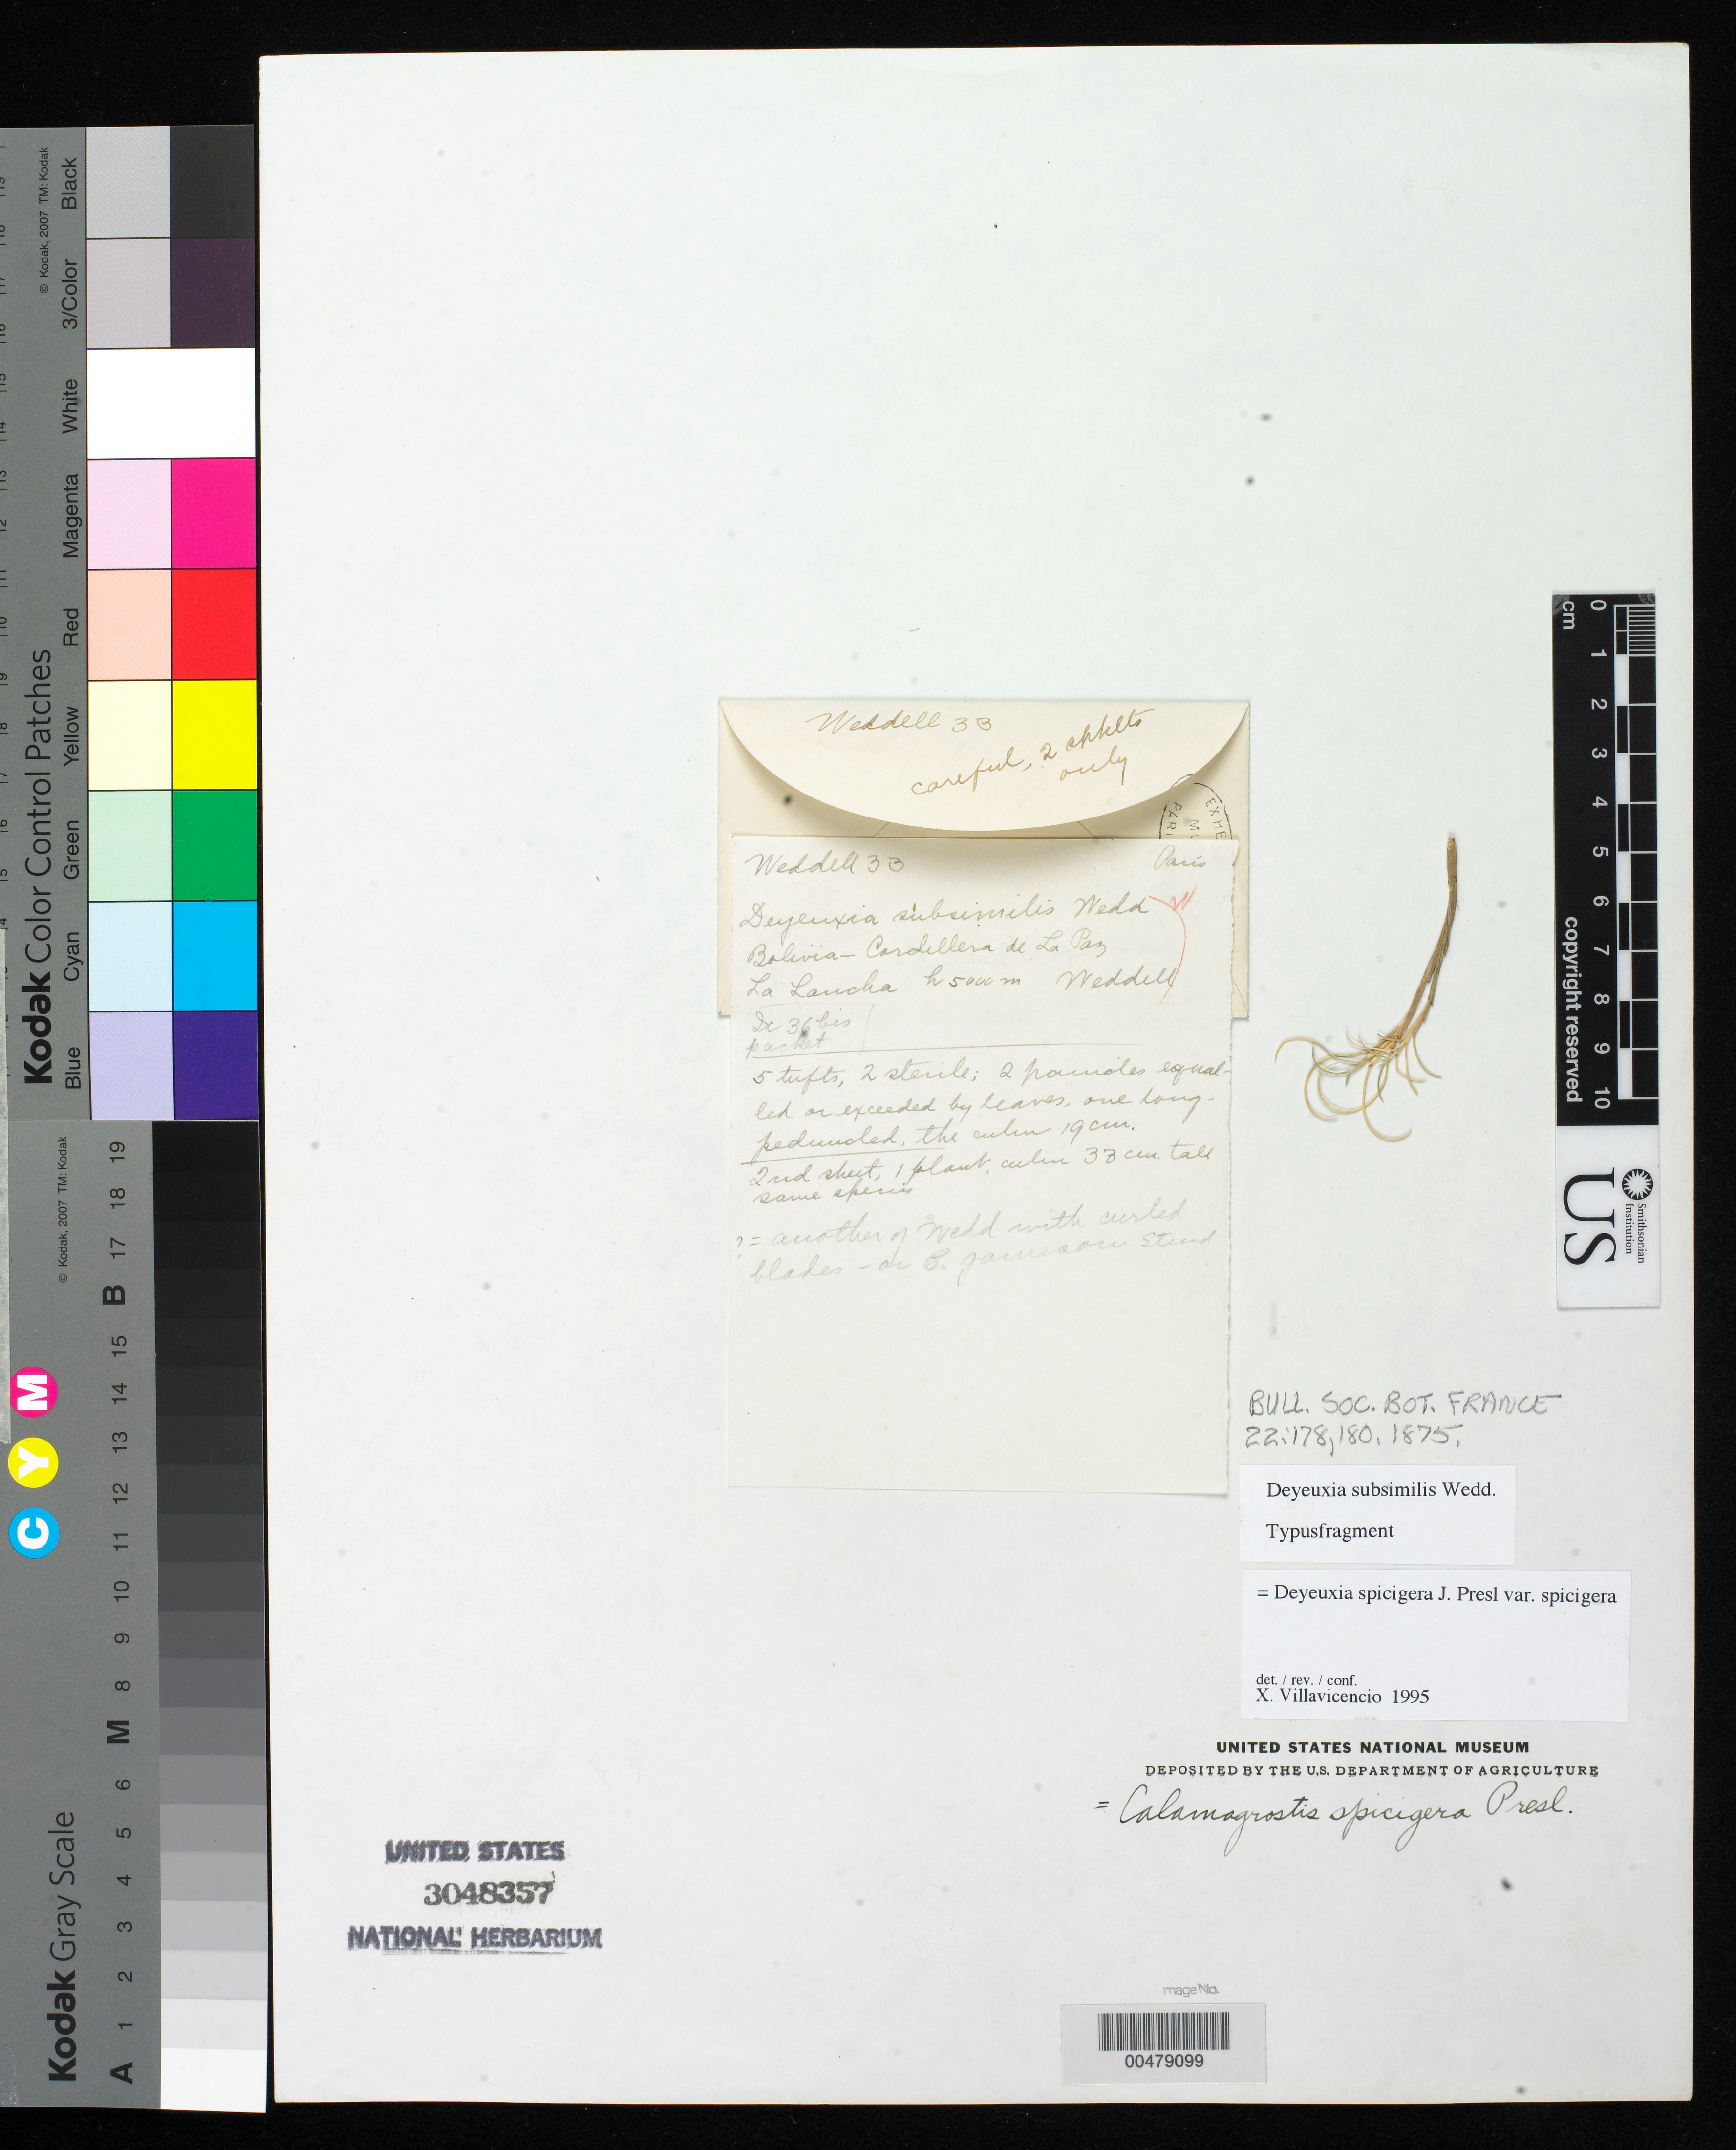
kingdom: Plantae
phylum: Tracheophyta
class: Liliopsida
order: Poales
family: Poaceae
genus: Deyeuxia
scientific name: Deyeuxia subsimilis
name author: Wedd.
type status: Type Fragment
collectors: H. A. Weddell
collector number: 33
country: Bolivia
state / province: La Paz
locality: Cordillera de La Paz. La Lancha.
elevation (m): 5000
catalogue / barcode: US 3048357